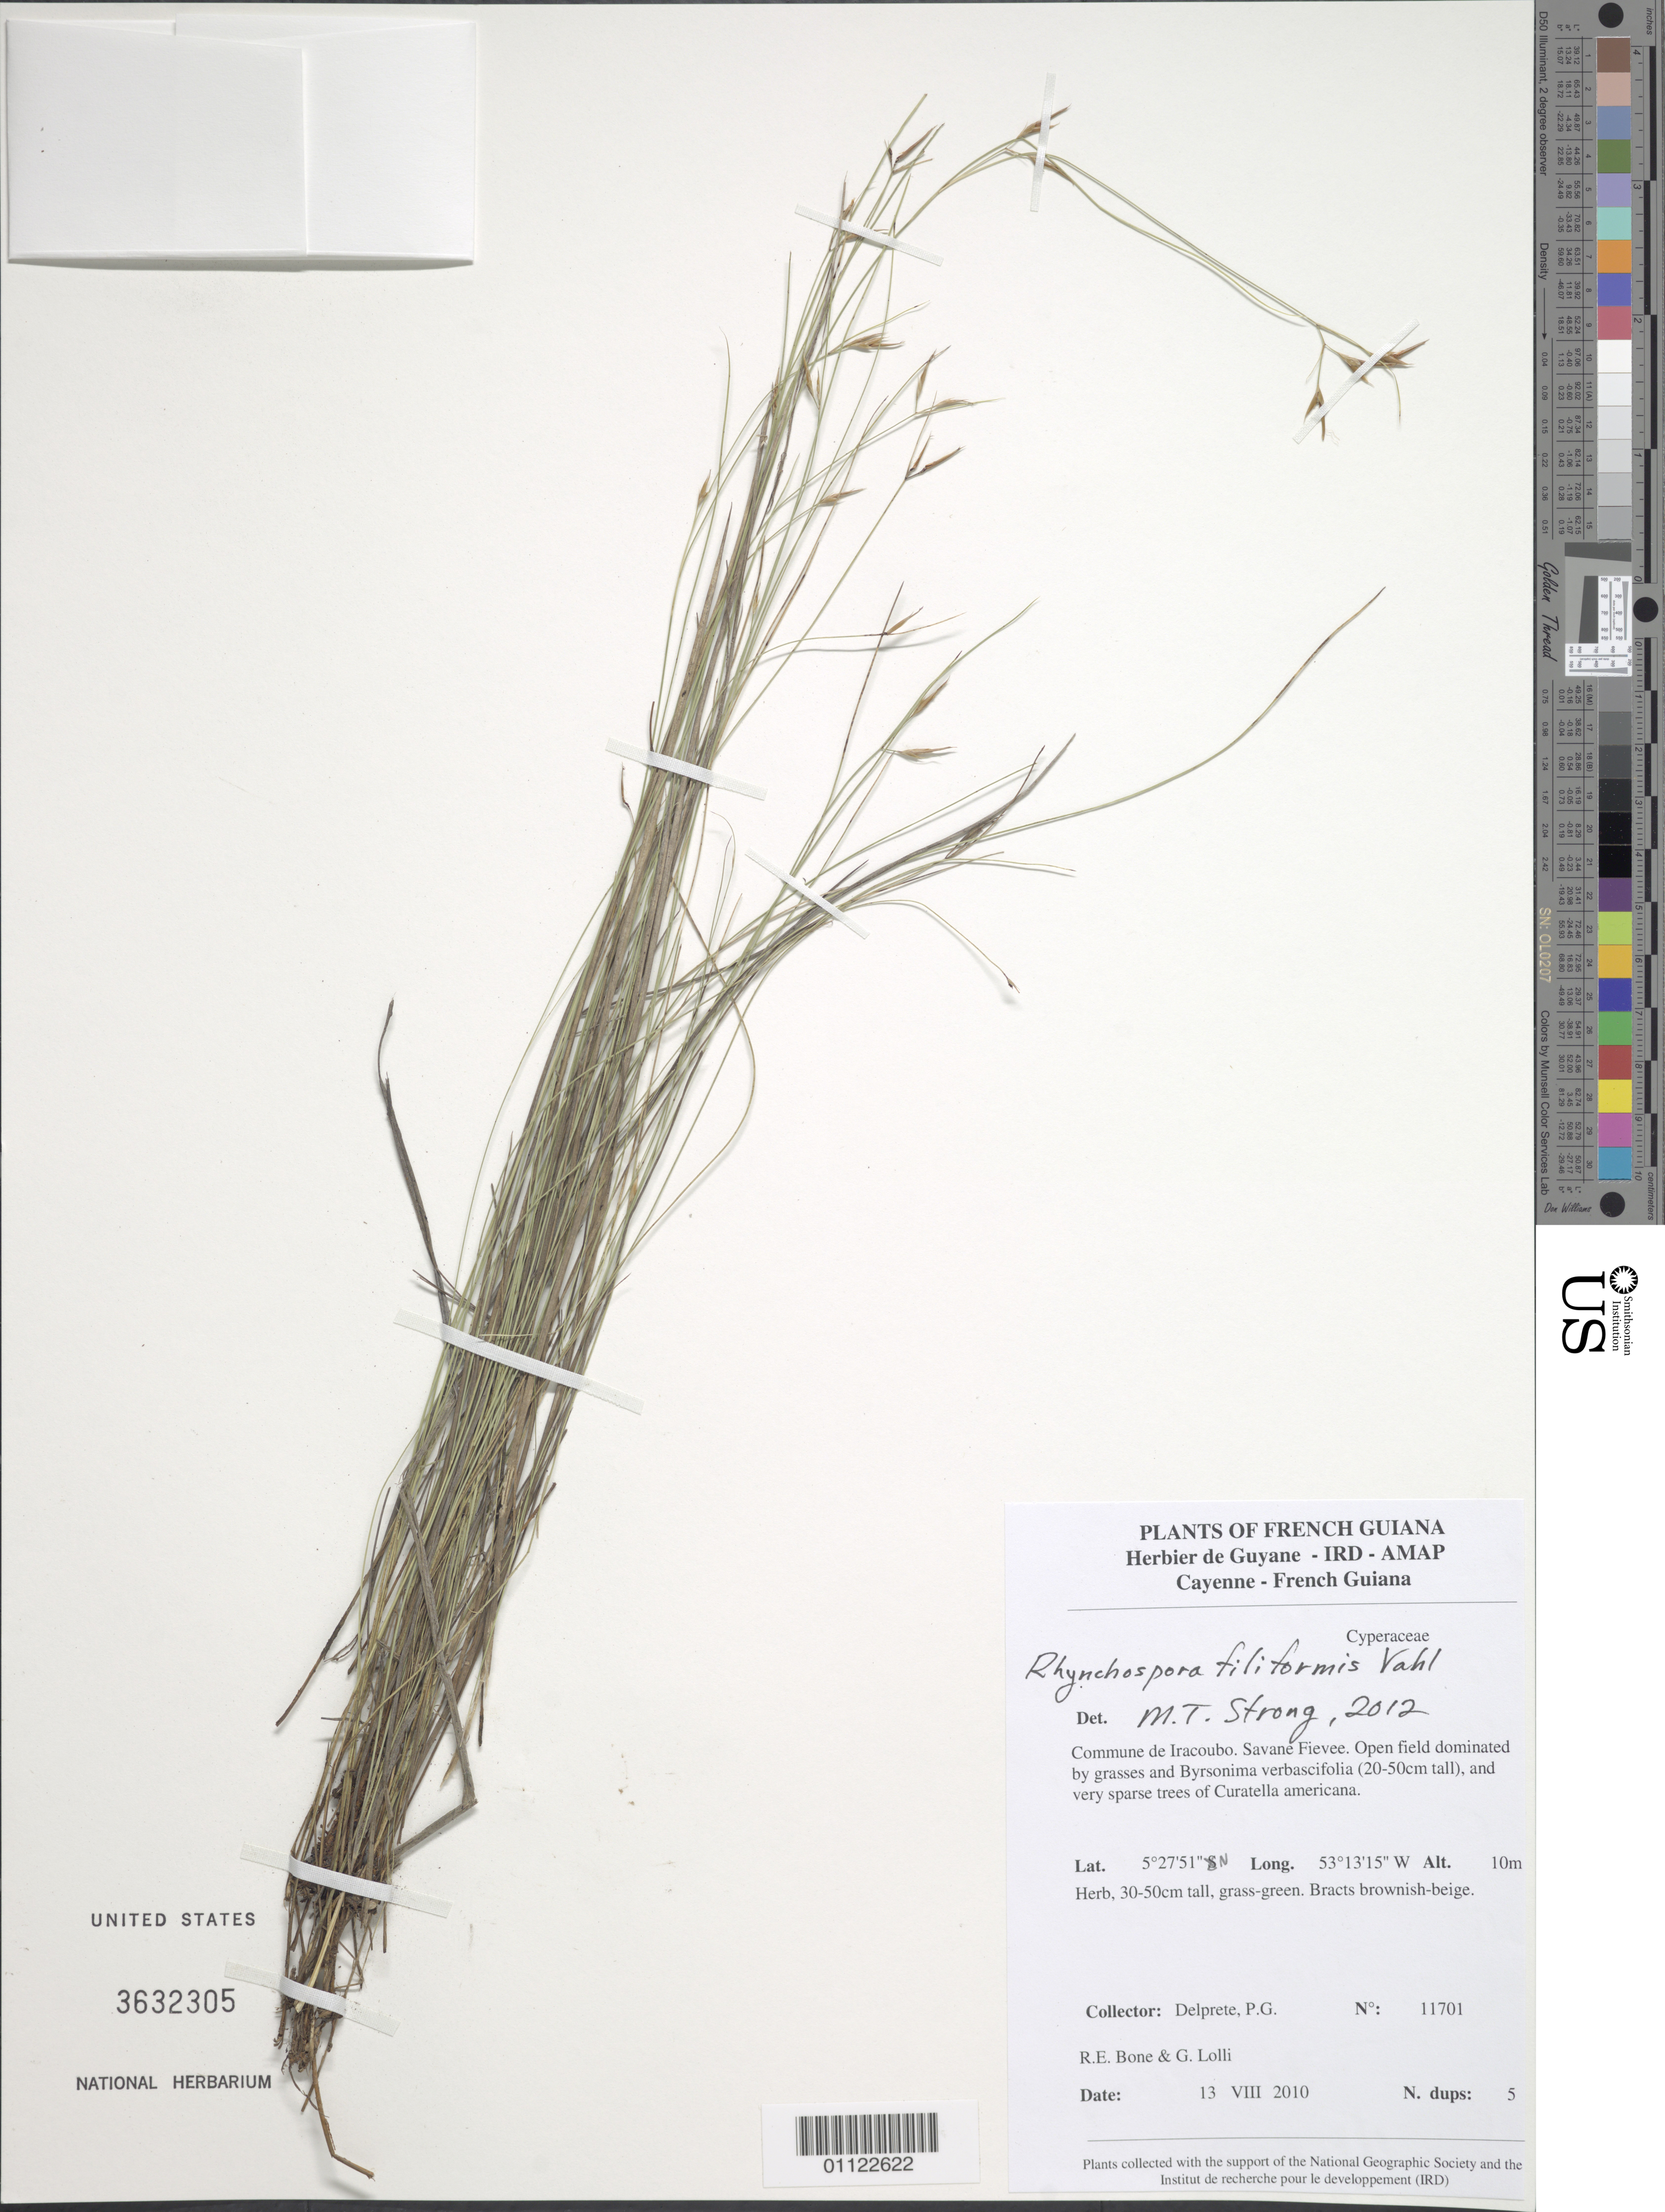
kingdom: Plantae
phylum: Tracheophyta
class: Liliopsida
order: Poales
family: Cyperaceae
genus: Rhynchospora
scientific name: Rhynchospora filiformis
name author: Vahl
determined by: Strong, M. T., (US), Smithsonian Institution - National Museum of Natural History (UNITED STATES)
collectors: P. G. Delprete, R. Bone & G. Lolli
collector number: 11701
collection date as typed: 13-Jul-10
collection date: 1910-07-13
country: French Guiana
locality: Commune de Iracoubo. Savane Fievee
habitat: Open field dominated by grasses and Byrsonima verbascifolia (20-50cm tall) and very sparse trees of Curatella americana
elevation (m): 10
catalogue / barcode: US 3632305